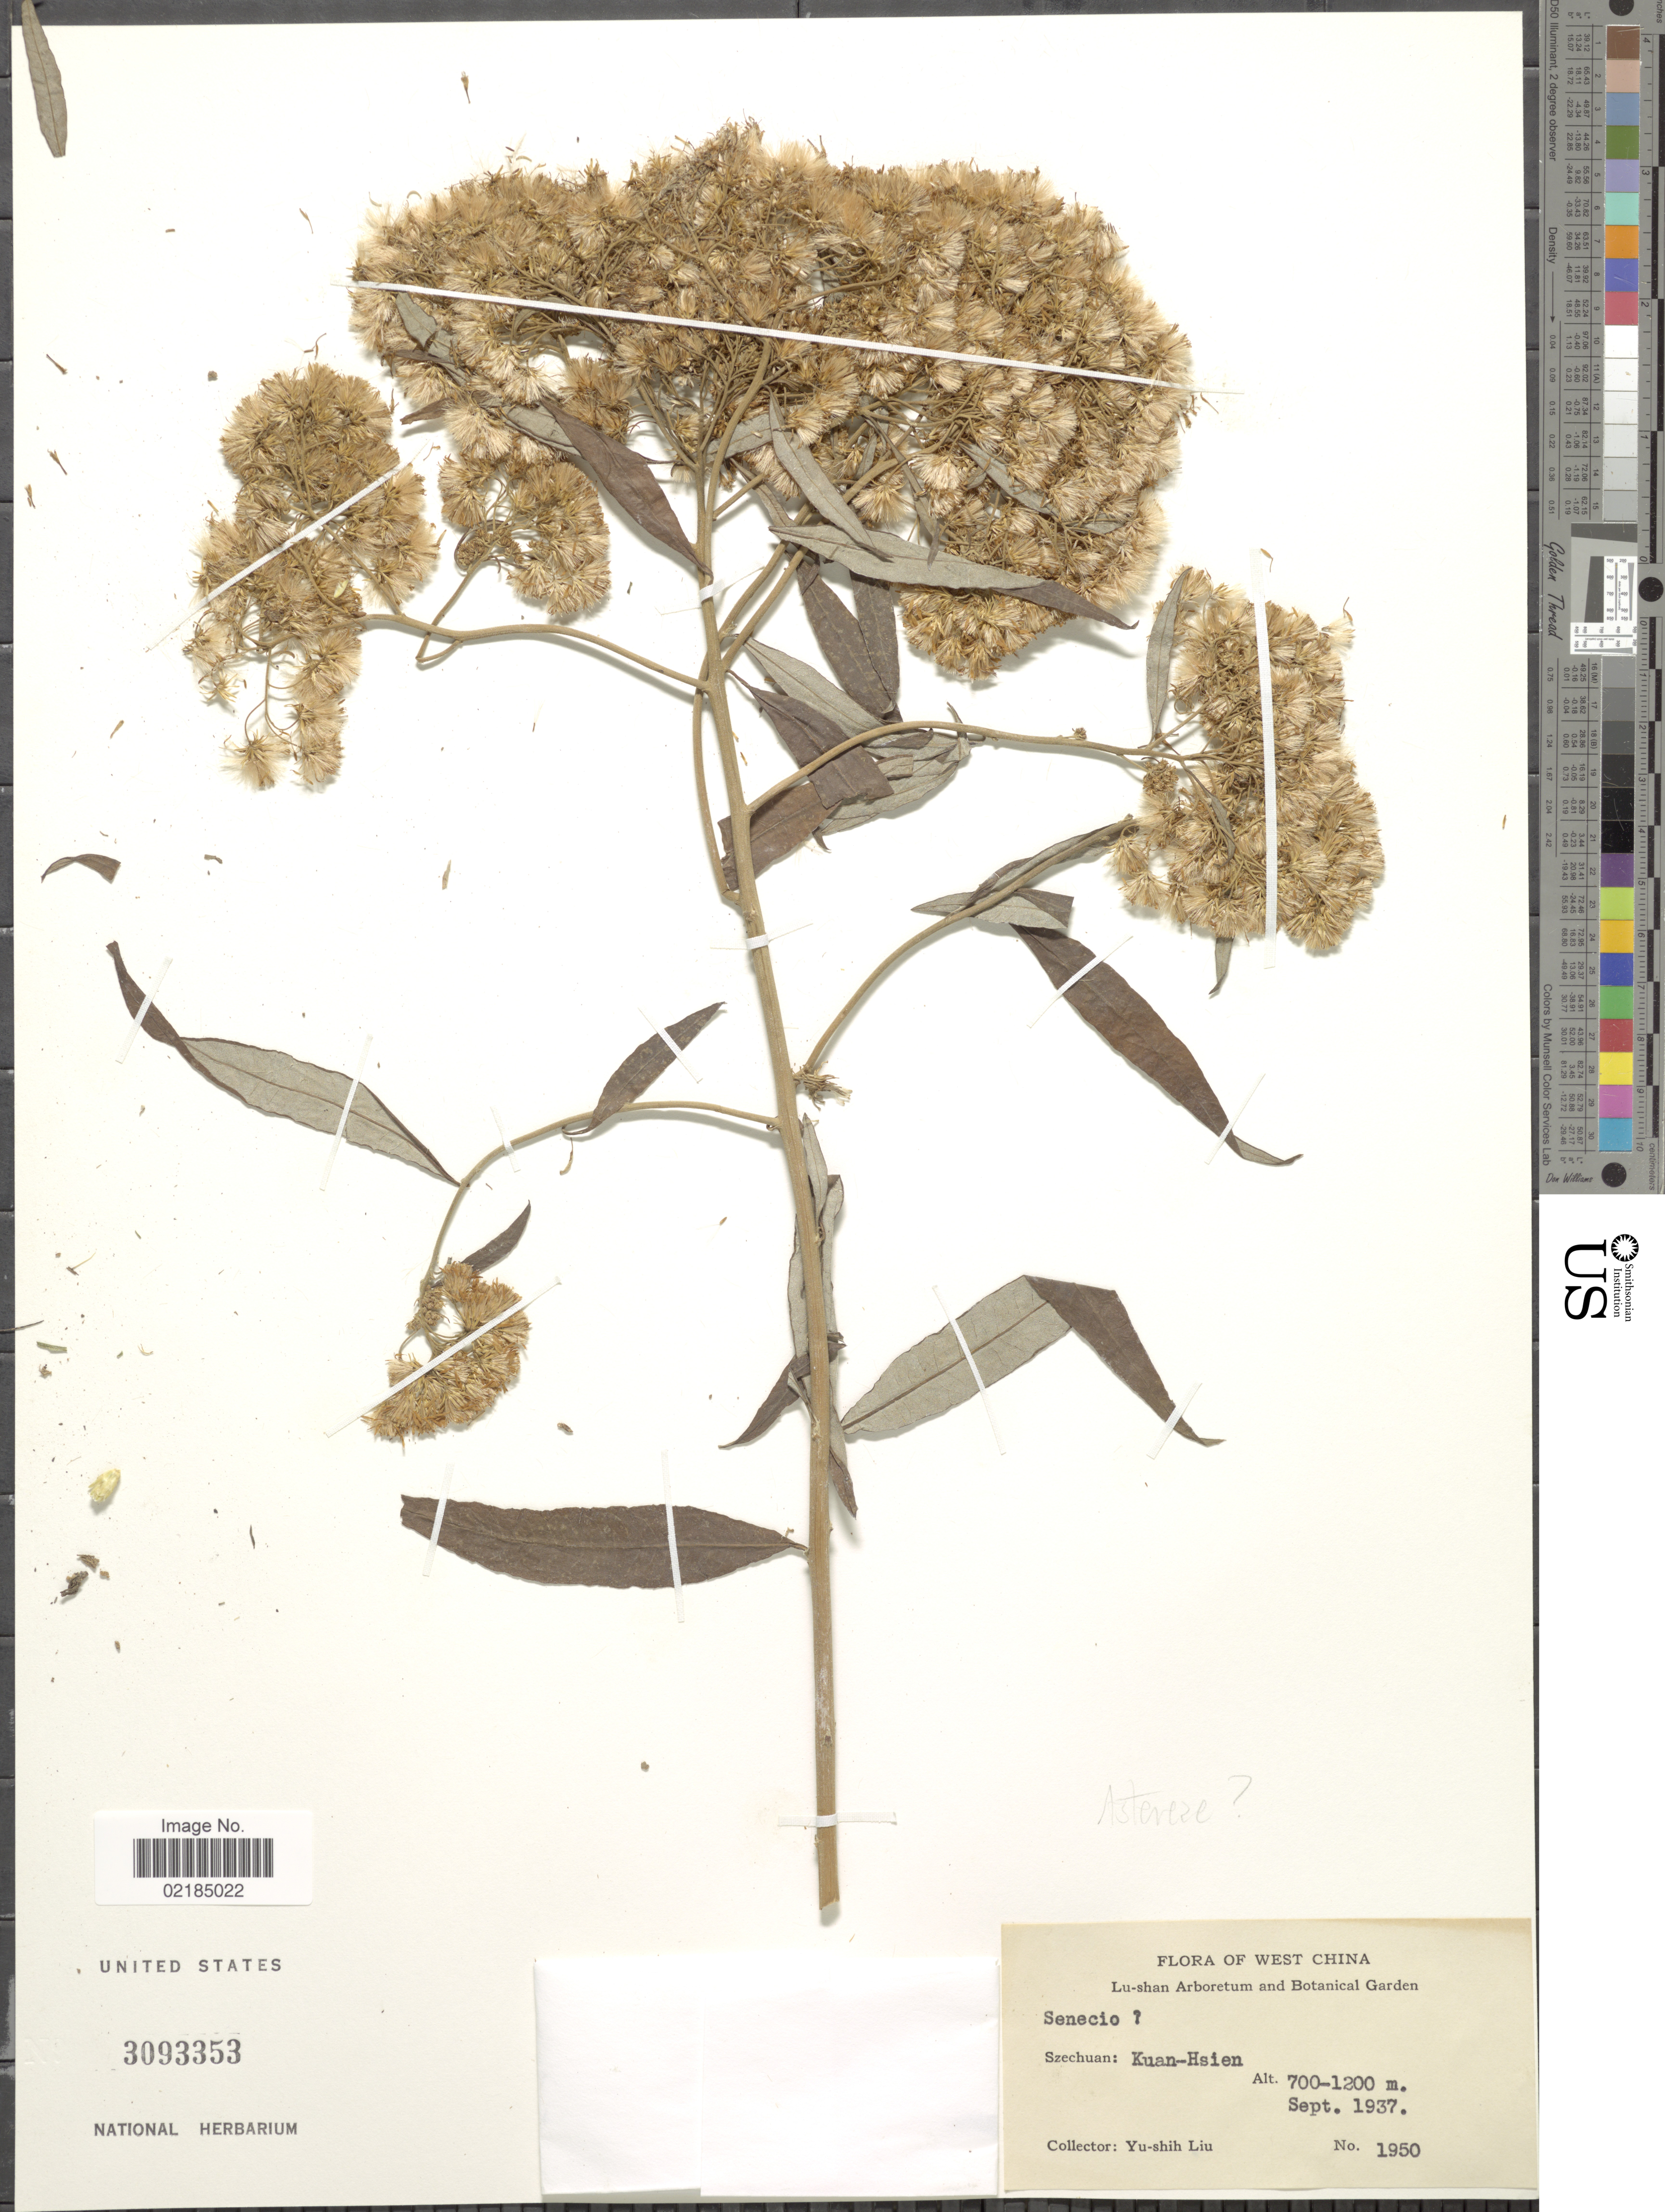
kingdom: Plantae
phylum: Tracheophyta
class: Magnoliopsida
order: Asterales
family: Asteraceae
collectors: Y.-S. Liu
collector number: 1950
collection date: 1937-09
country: China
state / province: Sichuan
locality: West China. Szechuan: Kuan-Hsien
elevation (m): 700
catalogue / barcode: US 3093353